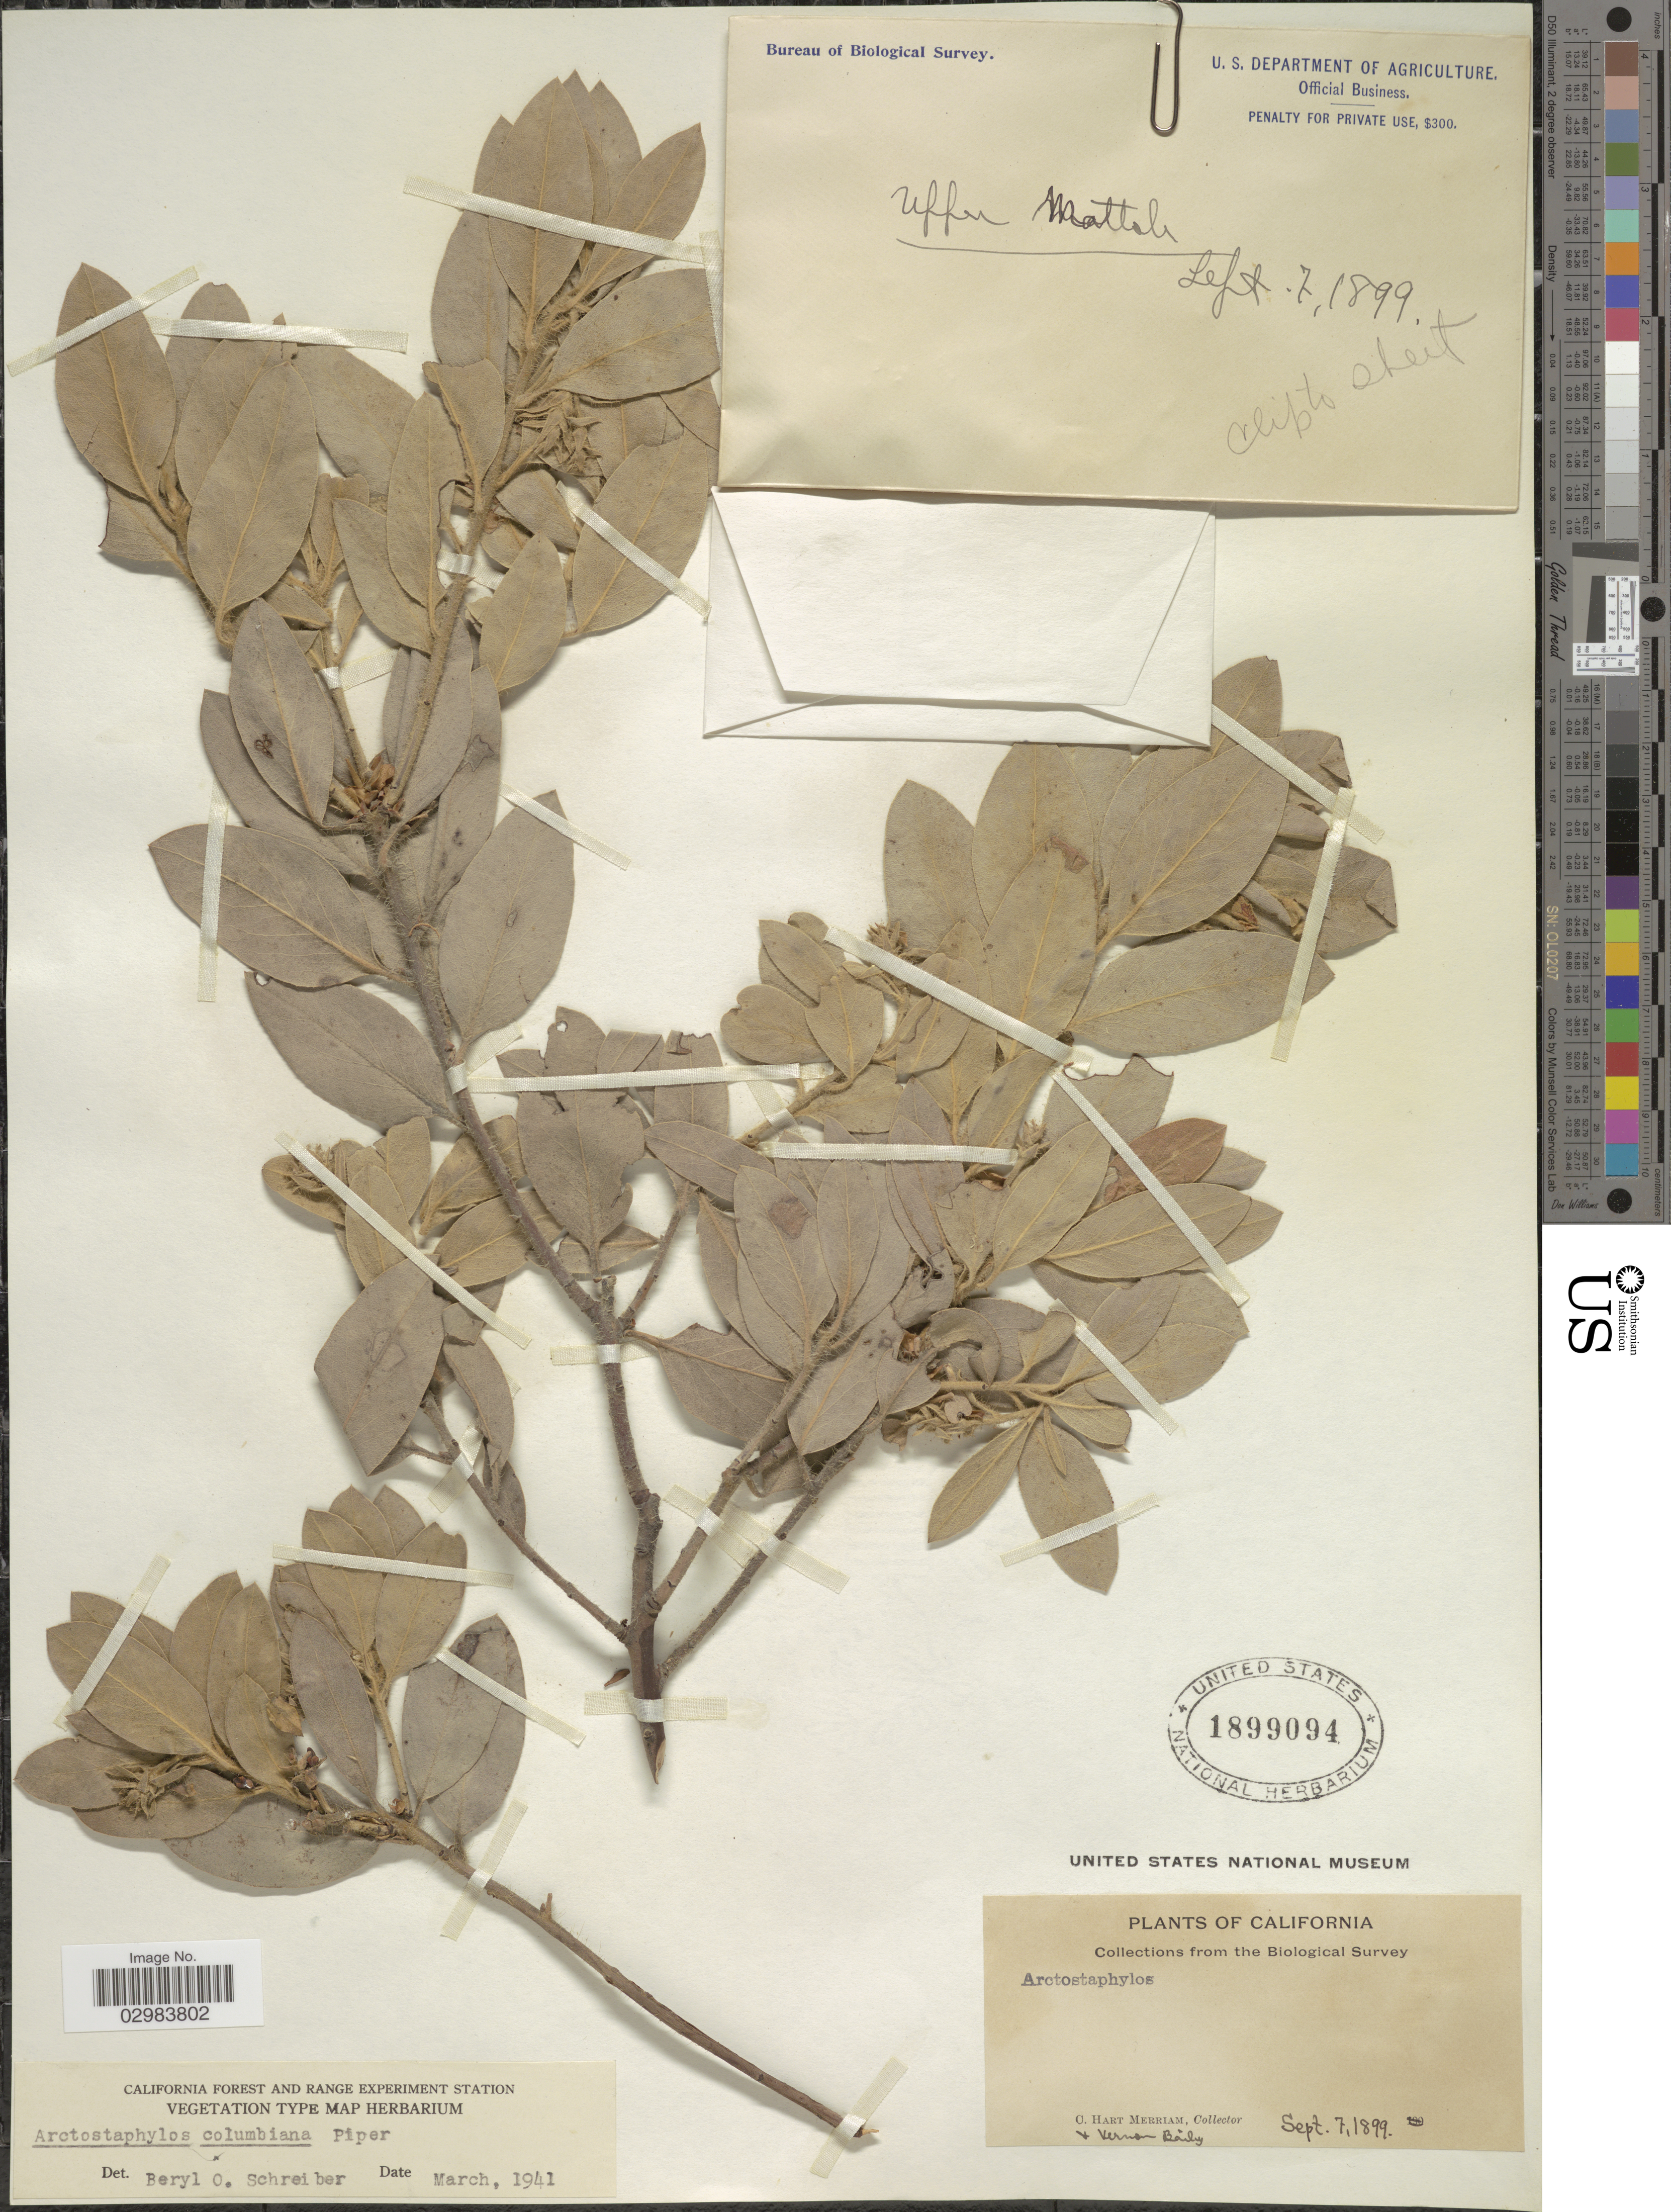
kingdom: Plantae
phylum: Tracheophyta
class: Magnoliopsida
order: Ericales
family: Ericaceae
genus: Arctostaphylos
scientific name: Arctostaphylos columbiana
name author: Piper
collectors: C. Merriam & V. O. Bailey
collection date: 1899-09-07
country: United States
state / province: California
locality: Upper Mattole.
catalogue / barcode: US 1899094